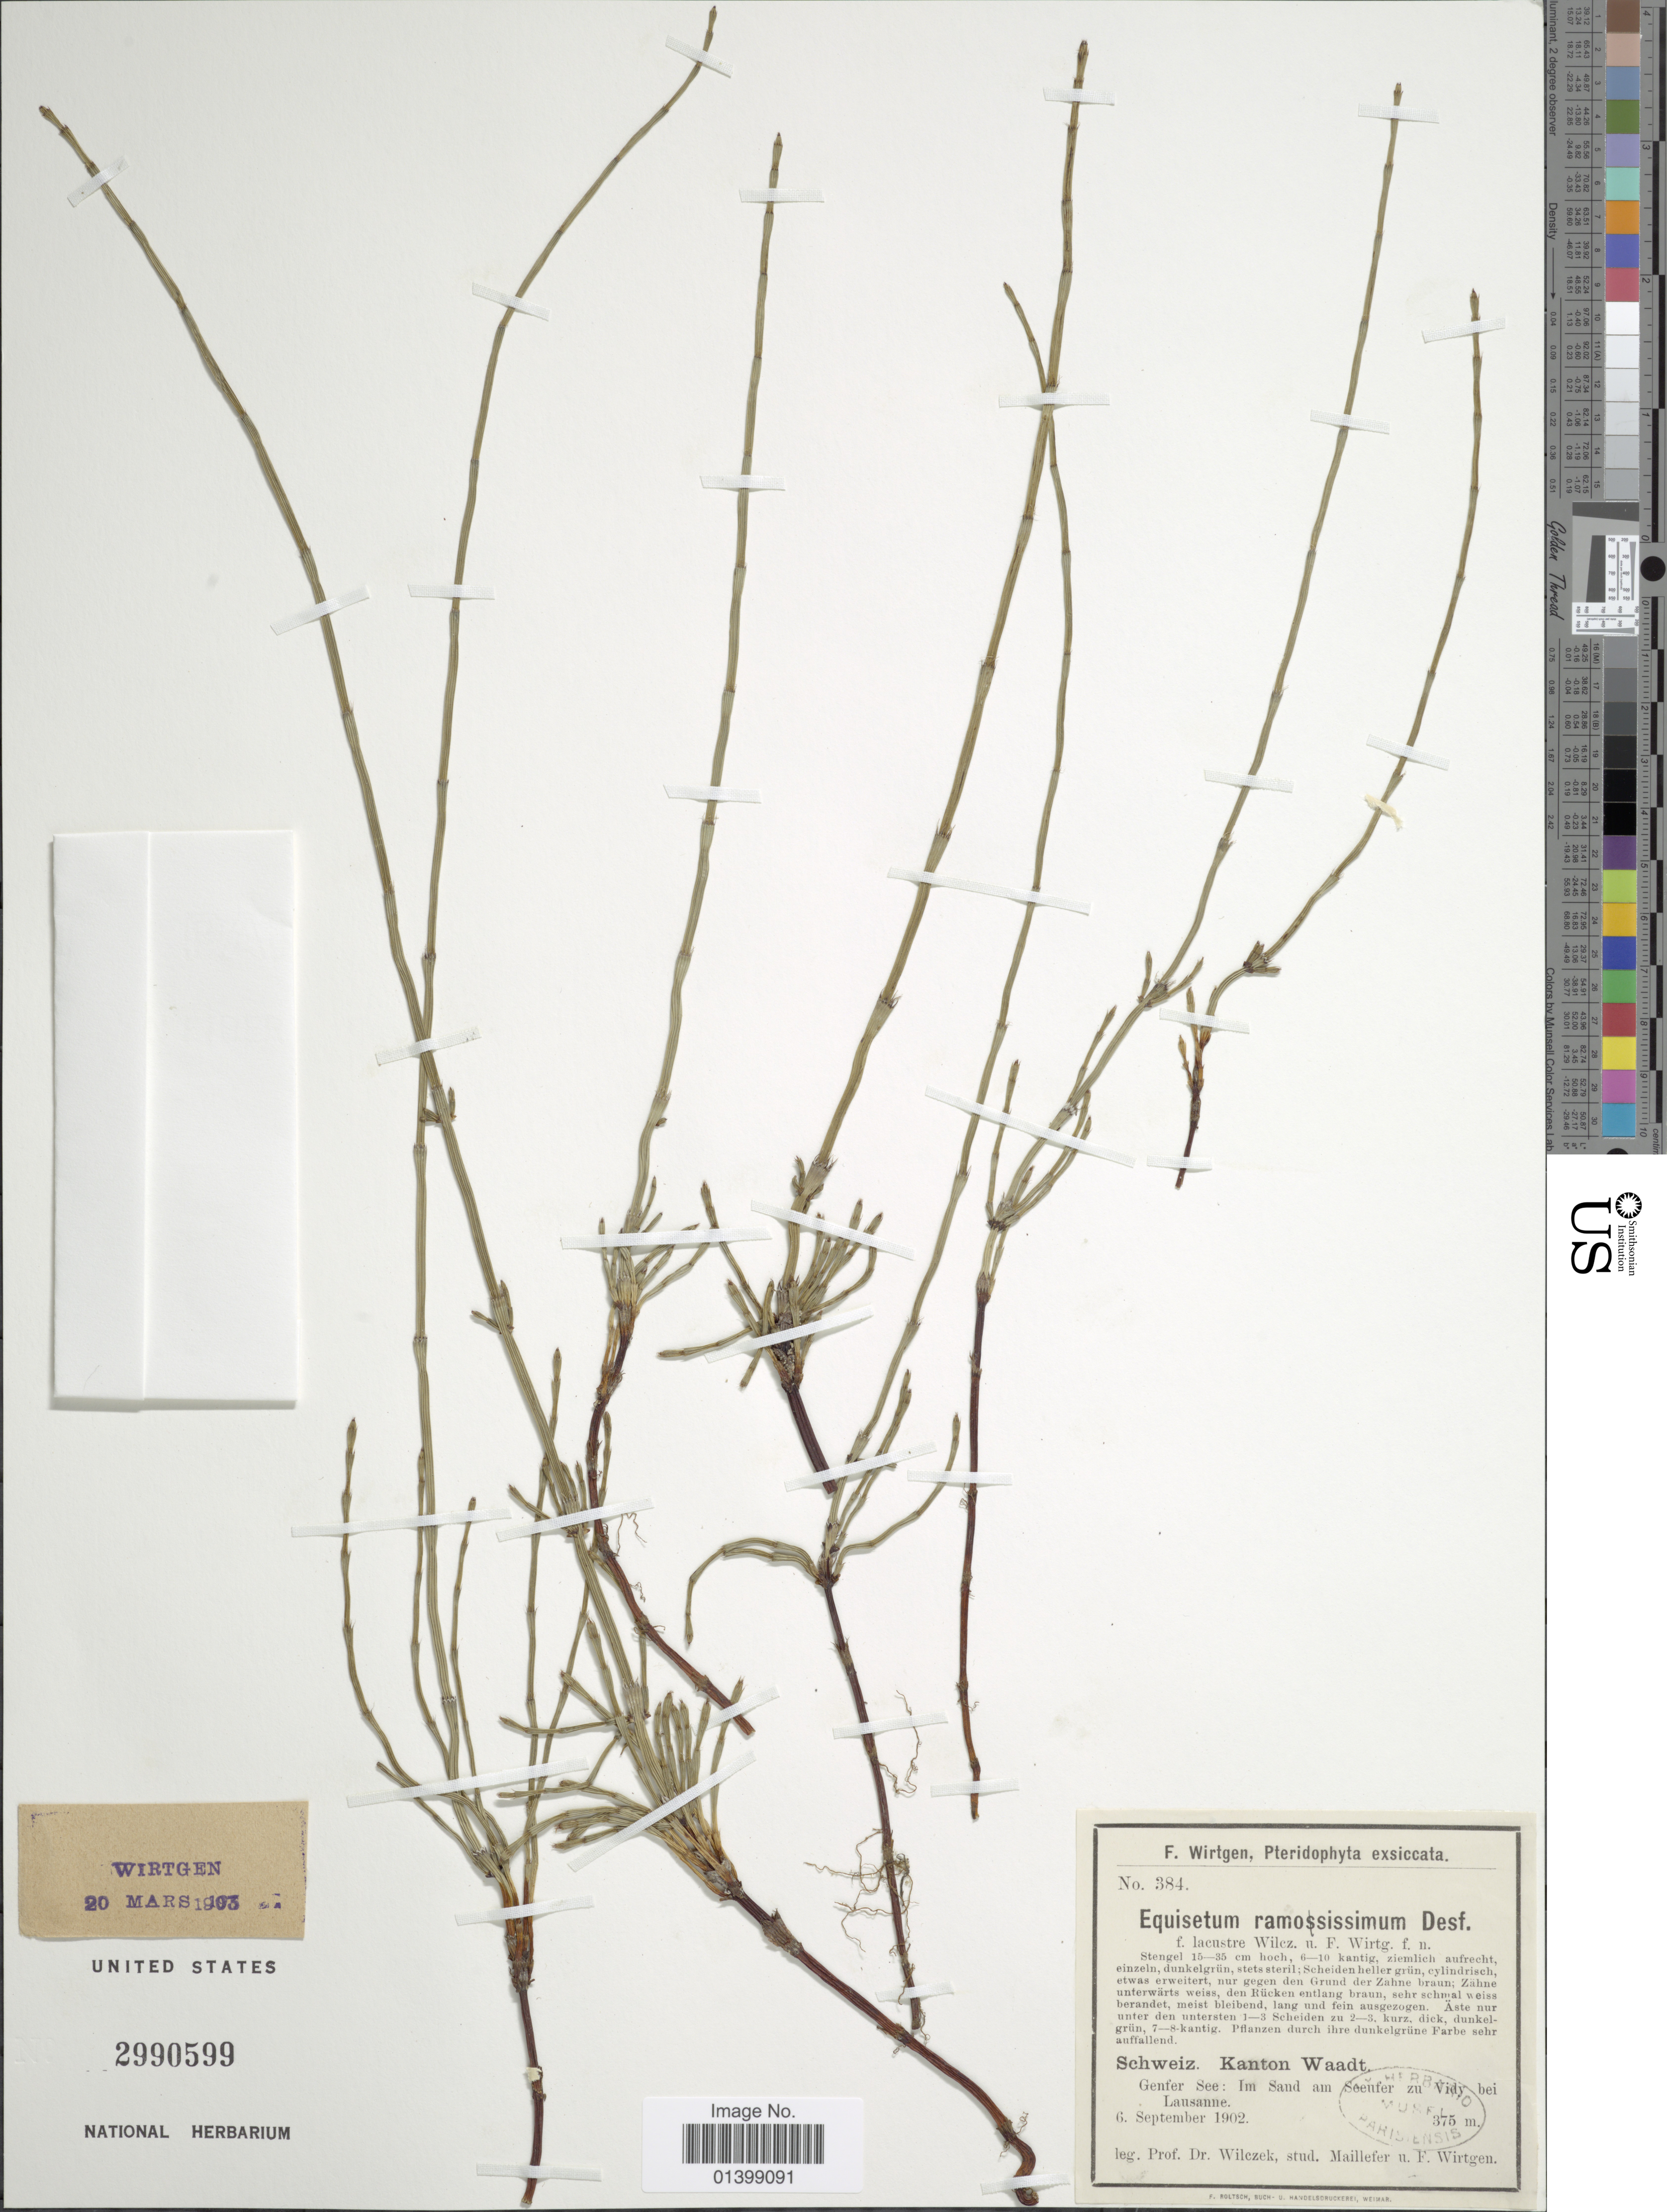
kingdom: Plantae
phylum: Tracheophyta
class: Polypodiopsida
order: Equisetales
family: Equisetaceae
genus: Equisetum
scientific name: Equisetum ramosissimum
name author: Desf.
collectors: Wilczek, -. Maillefer & F. Wirtgen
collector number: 384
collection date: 1902-09-06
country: Switzerland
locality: Schweiz, Kanton Waadt, Genfer See: Im Gebüsch am Seeufer zu Vidy bei Lausanne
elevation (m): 375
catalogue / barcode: US 2990599